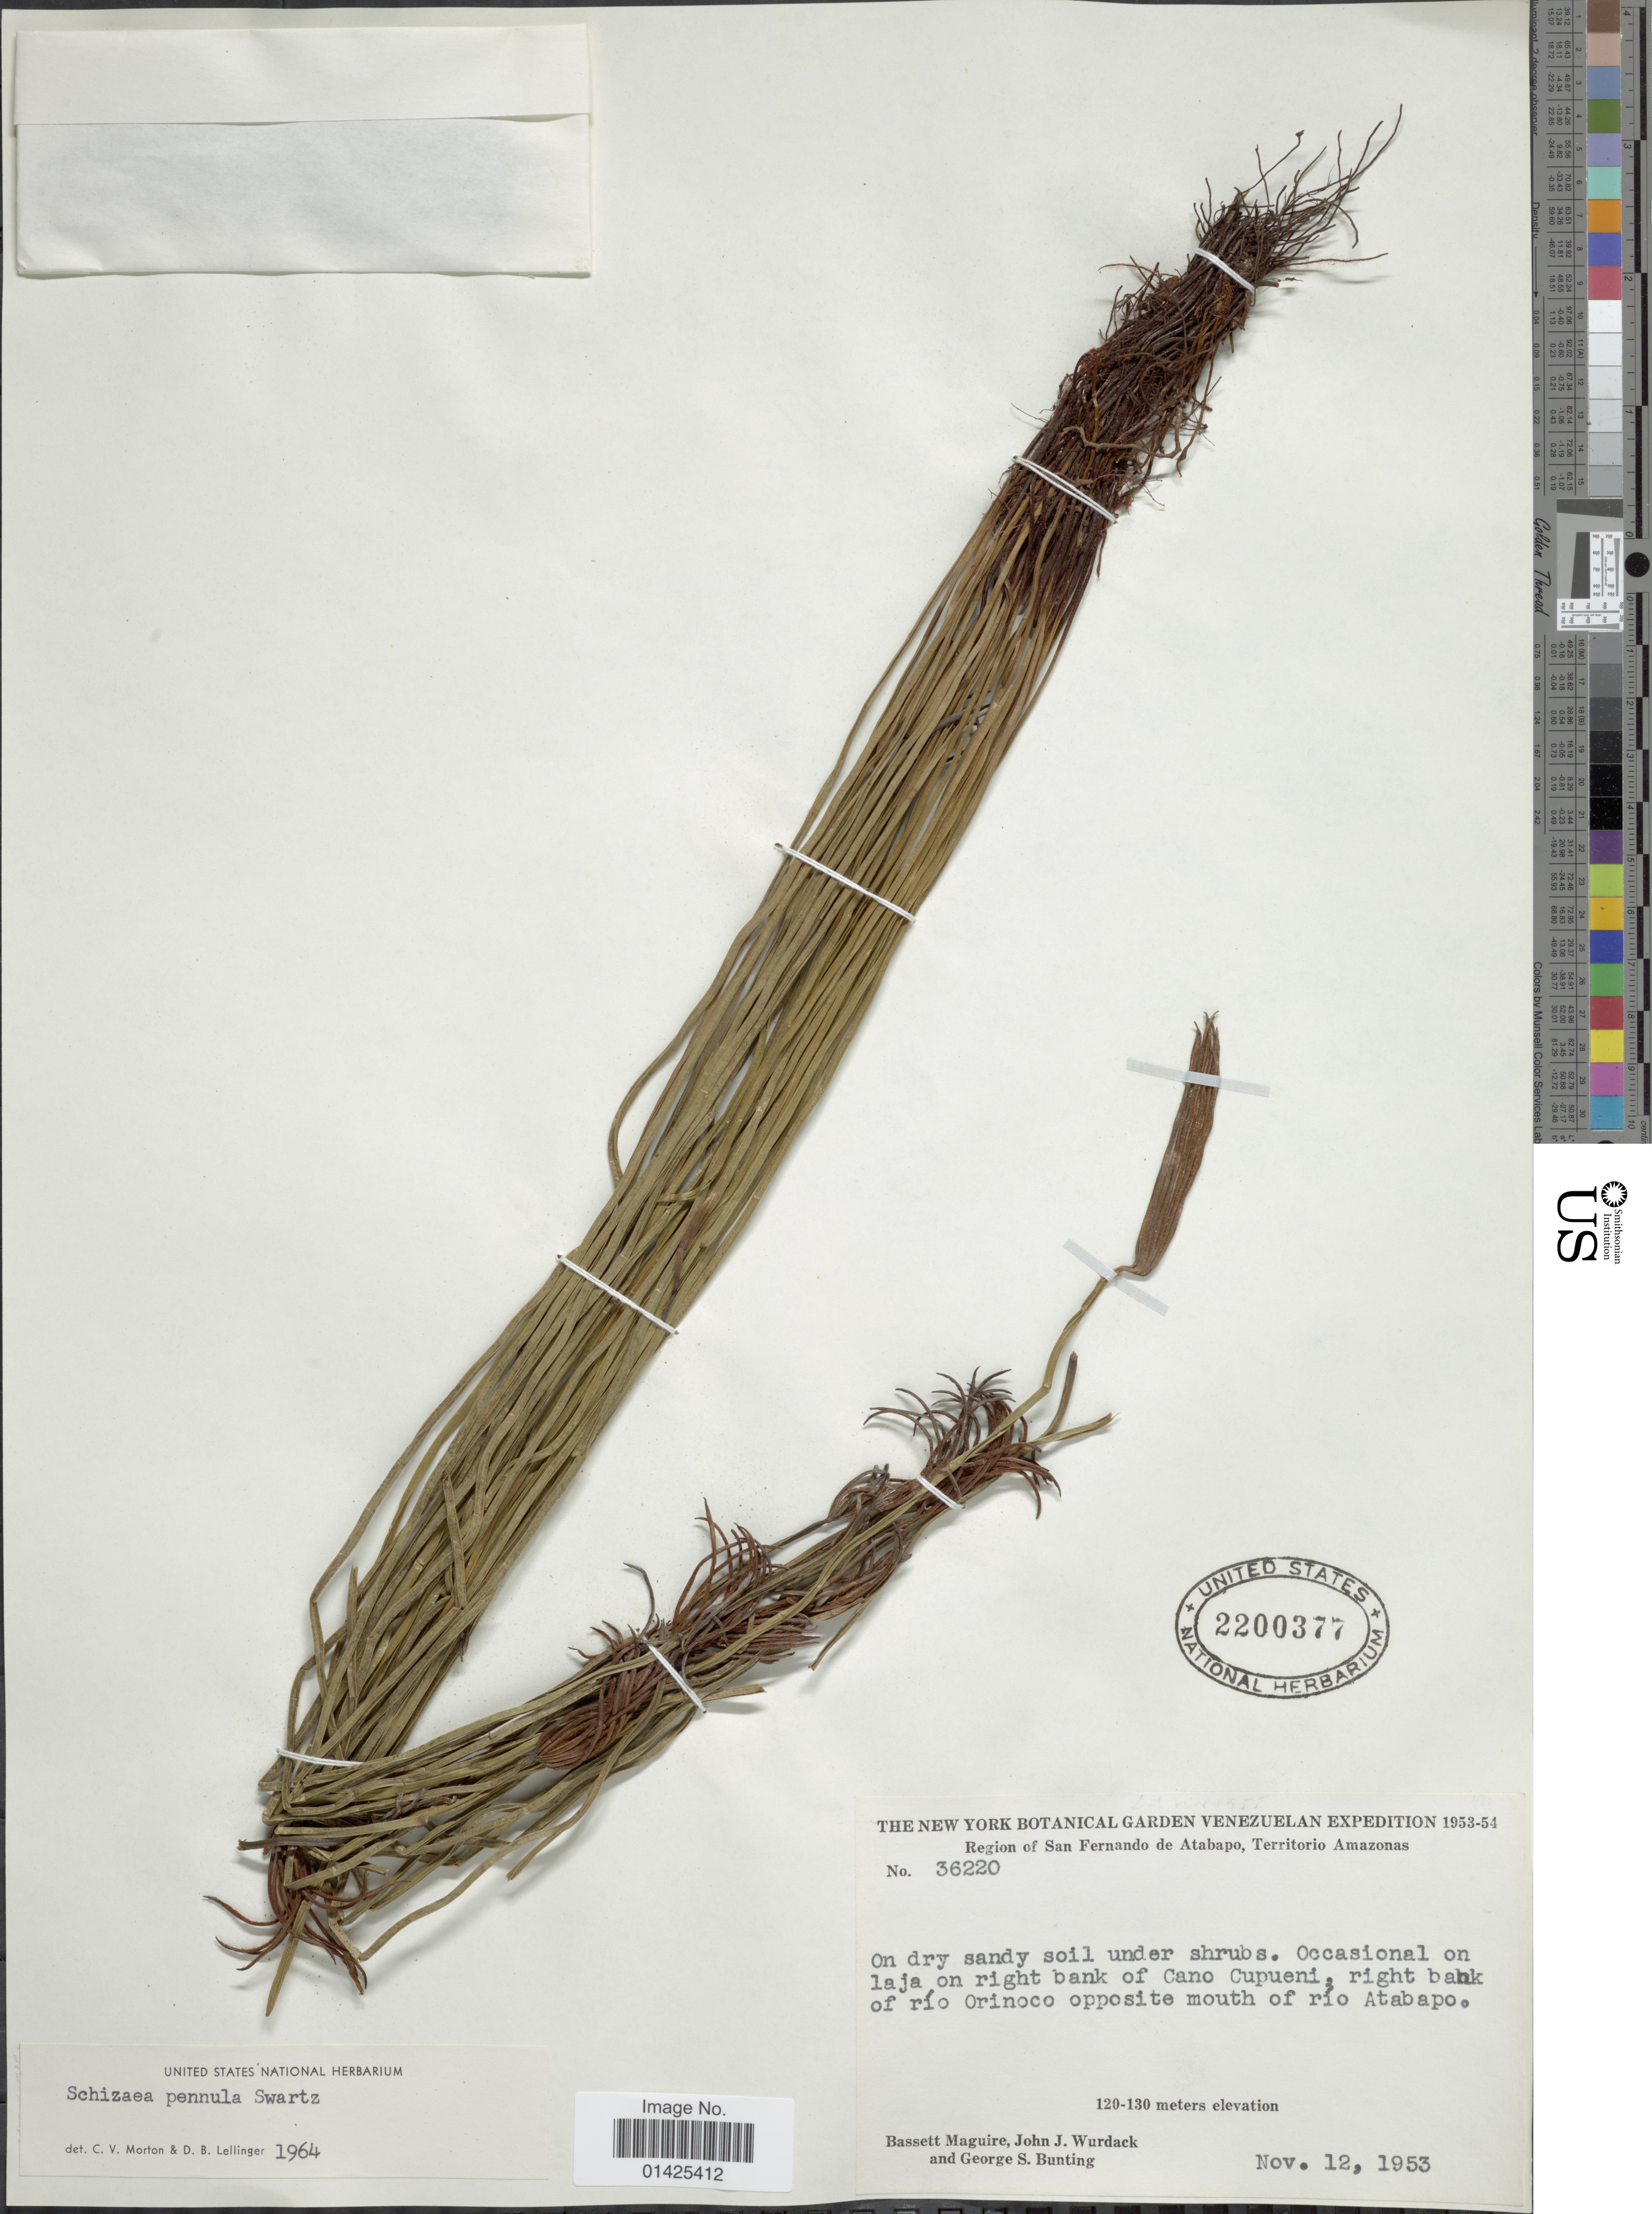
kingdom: Plantae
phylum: Tracheophyta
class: Polypodiopsida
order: Schizaeales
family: Schizaeaceae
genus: Actinostachys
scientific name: Actinostachys pennula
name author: (Sw.) Hook.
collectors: B. Maguire, J. J. Wurdack & G. S. Bunting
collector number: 36220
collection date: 1953-11-12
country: Venezuela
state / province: Amazonas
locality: Region of San Fernando de Atabapo. Cano Cupueni, on dry sandy soil under shrubs. Occasional on laja on right bank of Cano Curpueni, right bank of rio Orinoco opposite mouth of rio Atabapo.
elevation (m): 120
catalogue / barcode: US 2200377